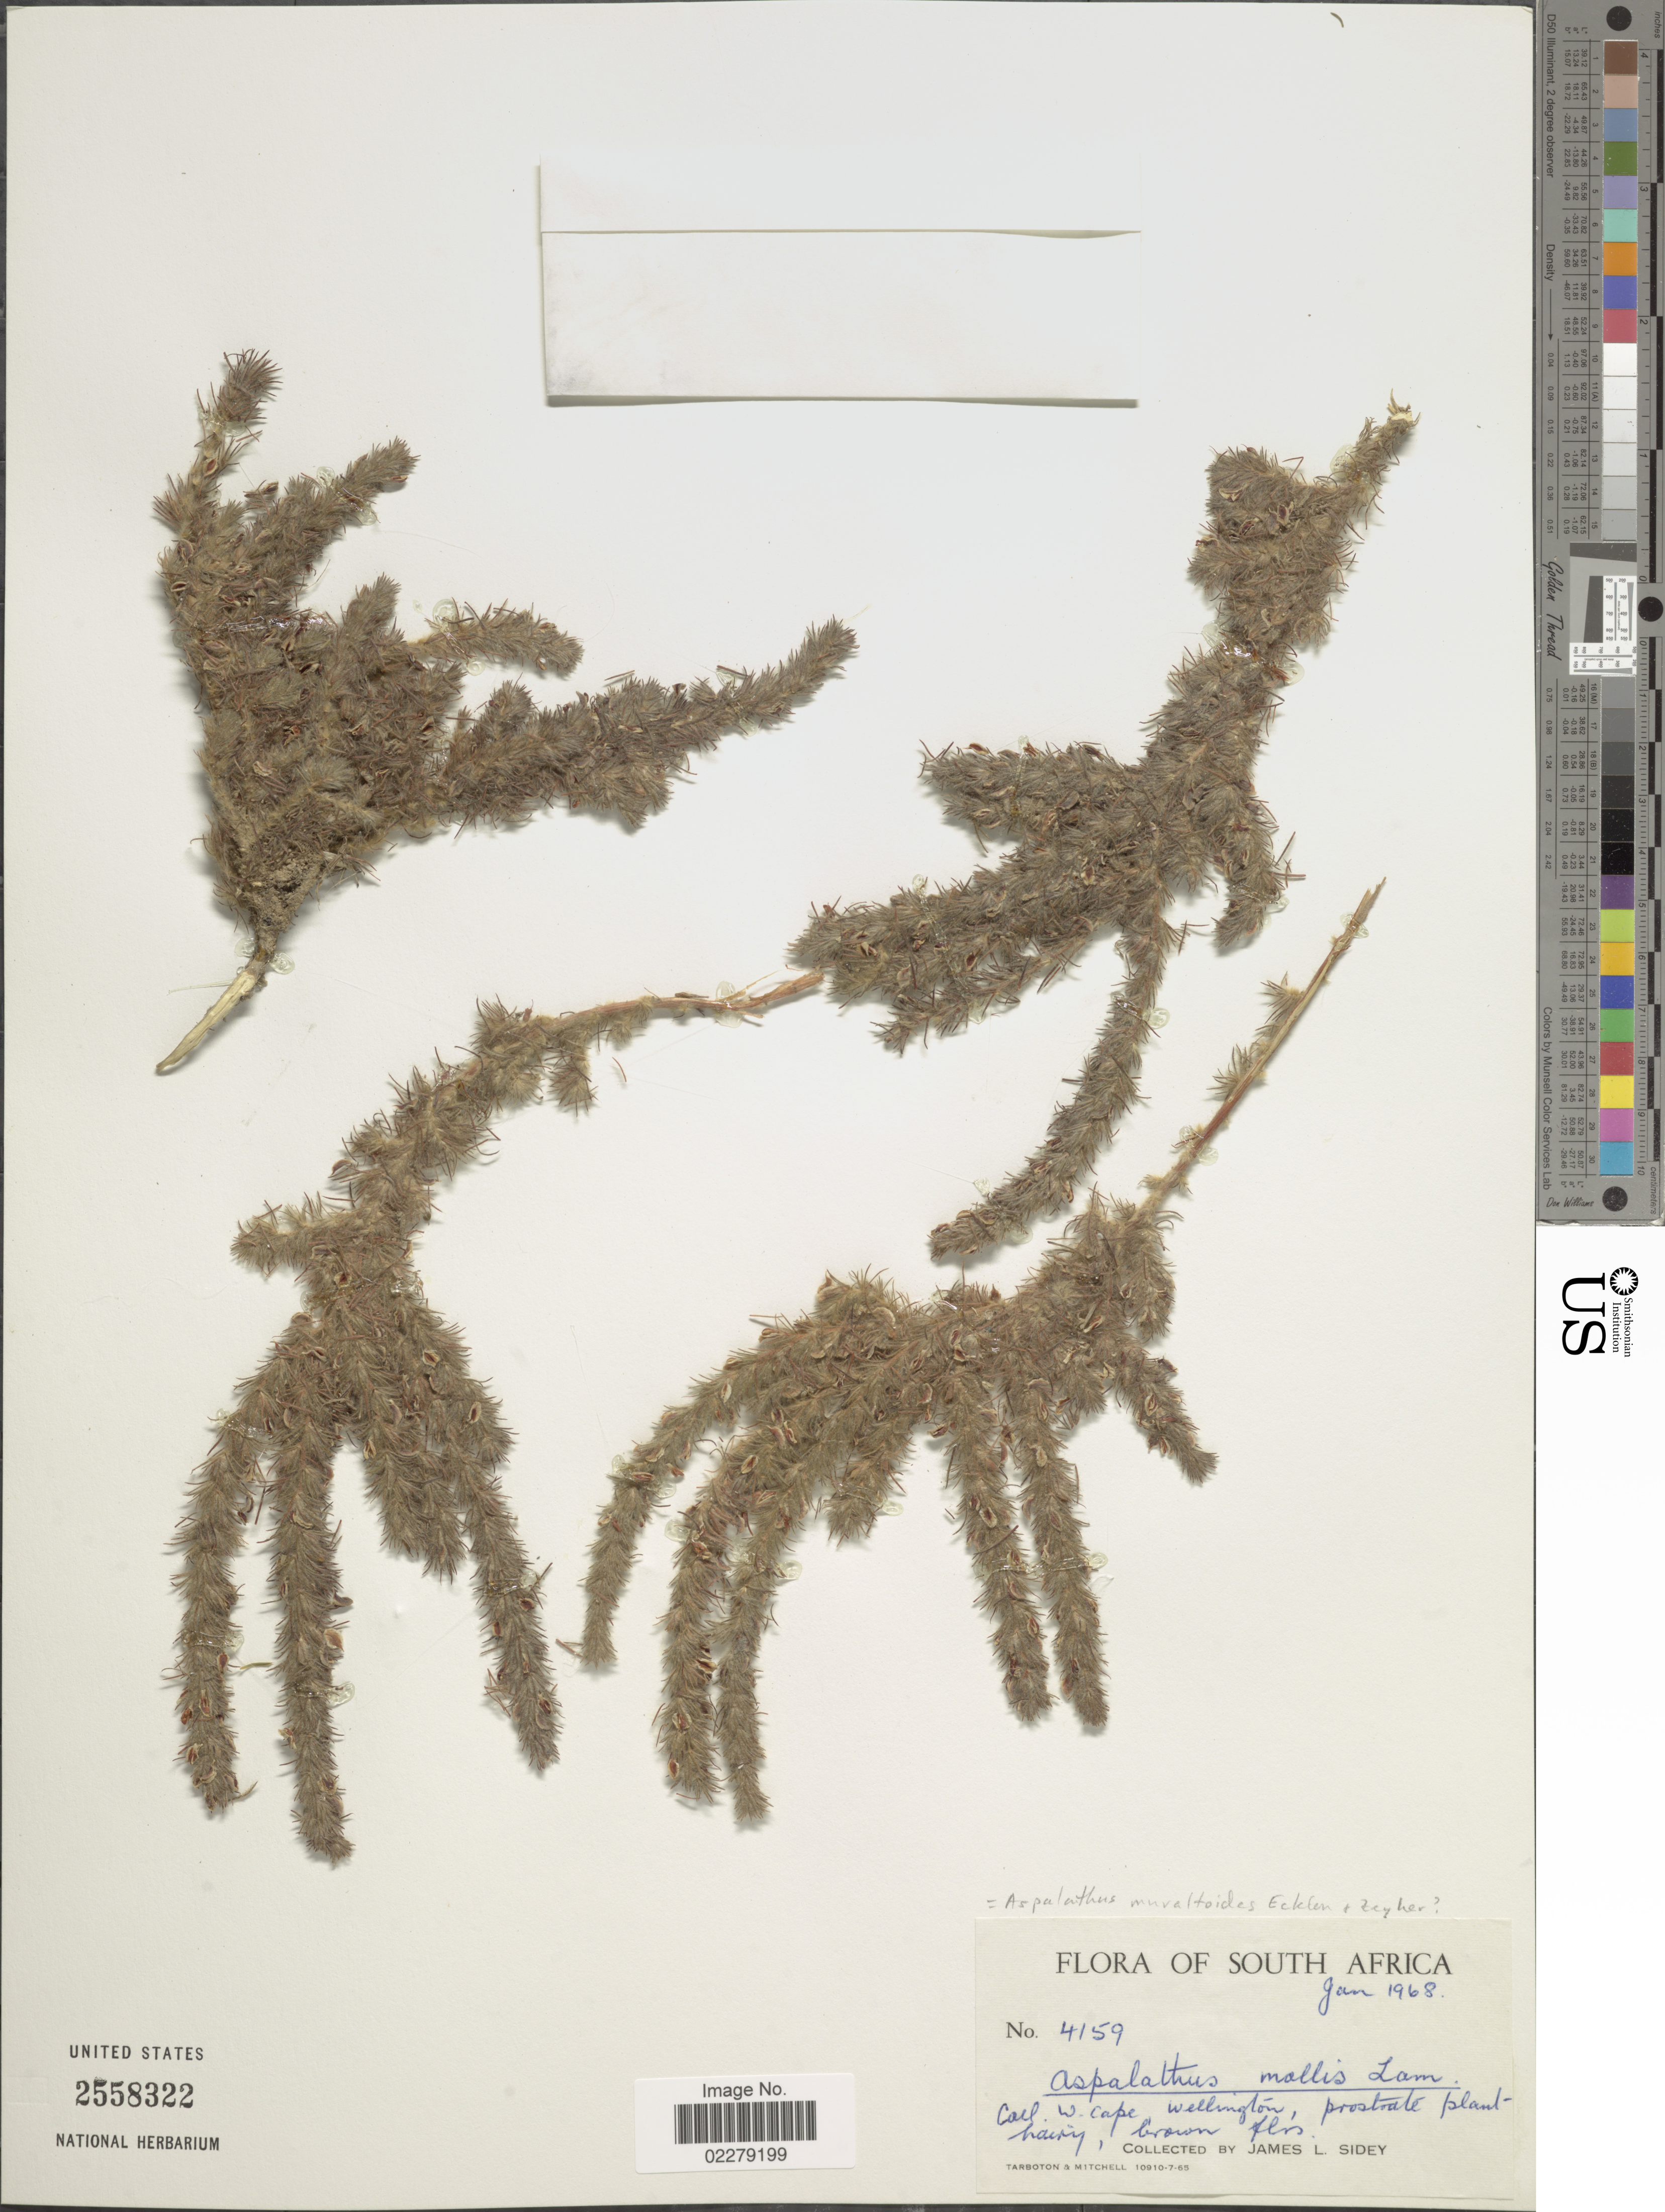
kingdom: Plantae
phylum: Tracheophyta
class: Magnoliopsida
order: Fabales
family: Fabaceae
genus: Aspalathus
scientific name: Aspalathus muraltioides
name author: Eckl. & Zeyh.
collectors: J. L. Sidey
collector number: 4159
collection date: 1968-01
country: South Africa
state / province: Western Cape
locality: W. Cape, Wellington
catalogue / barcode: US 2558322